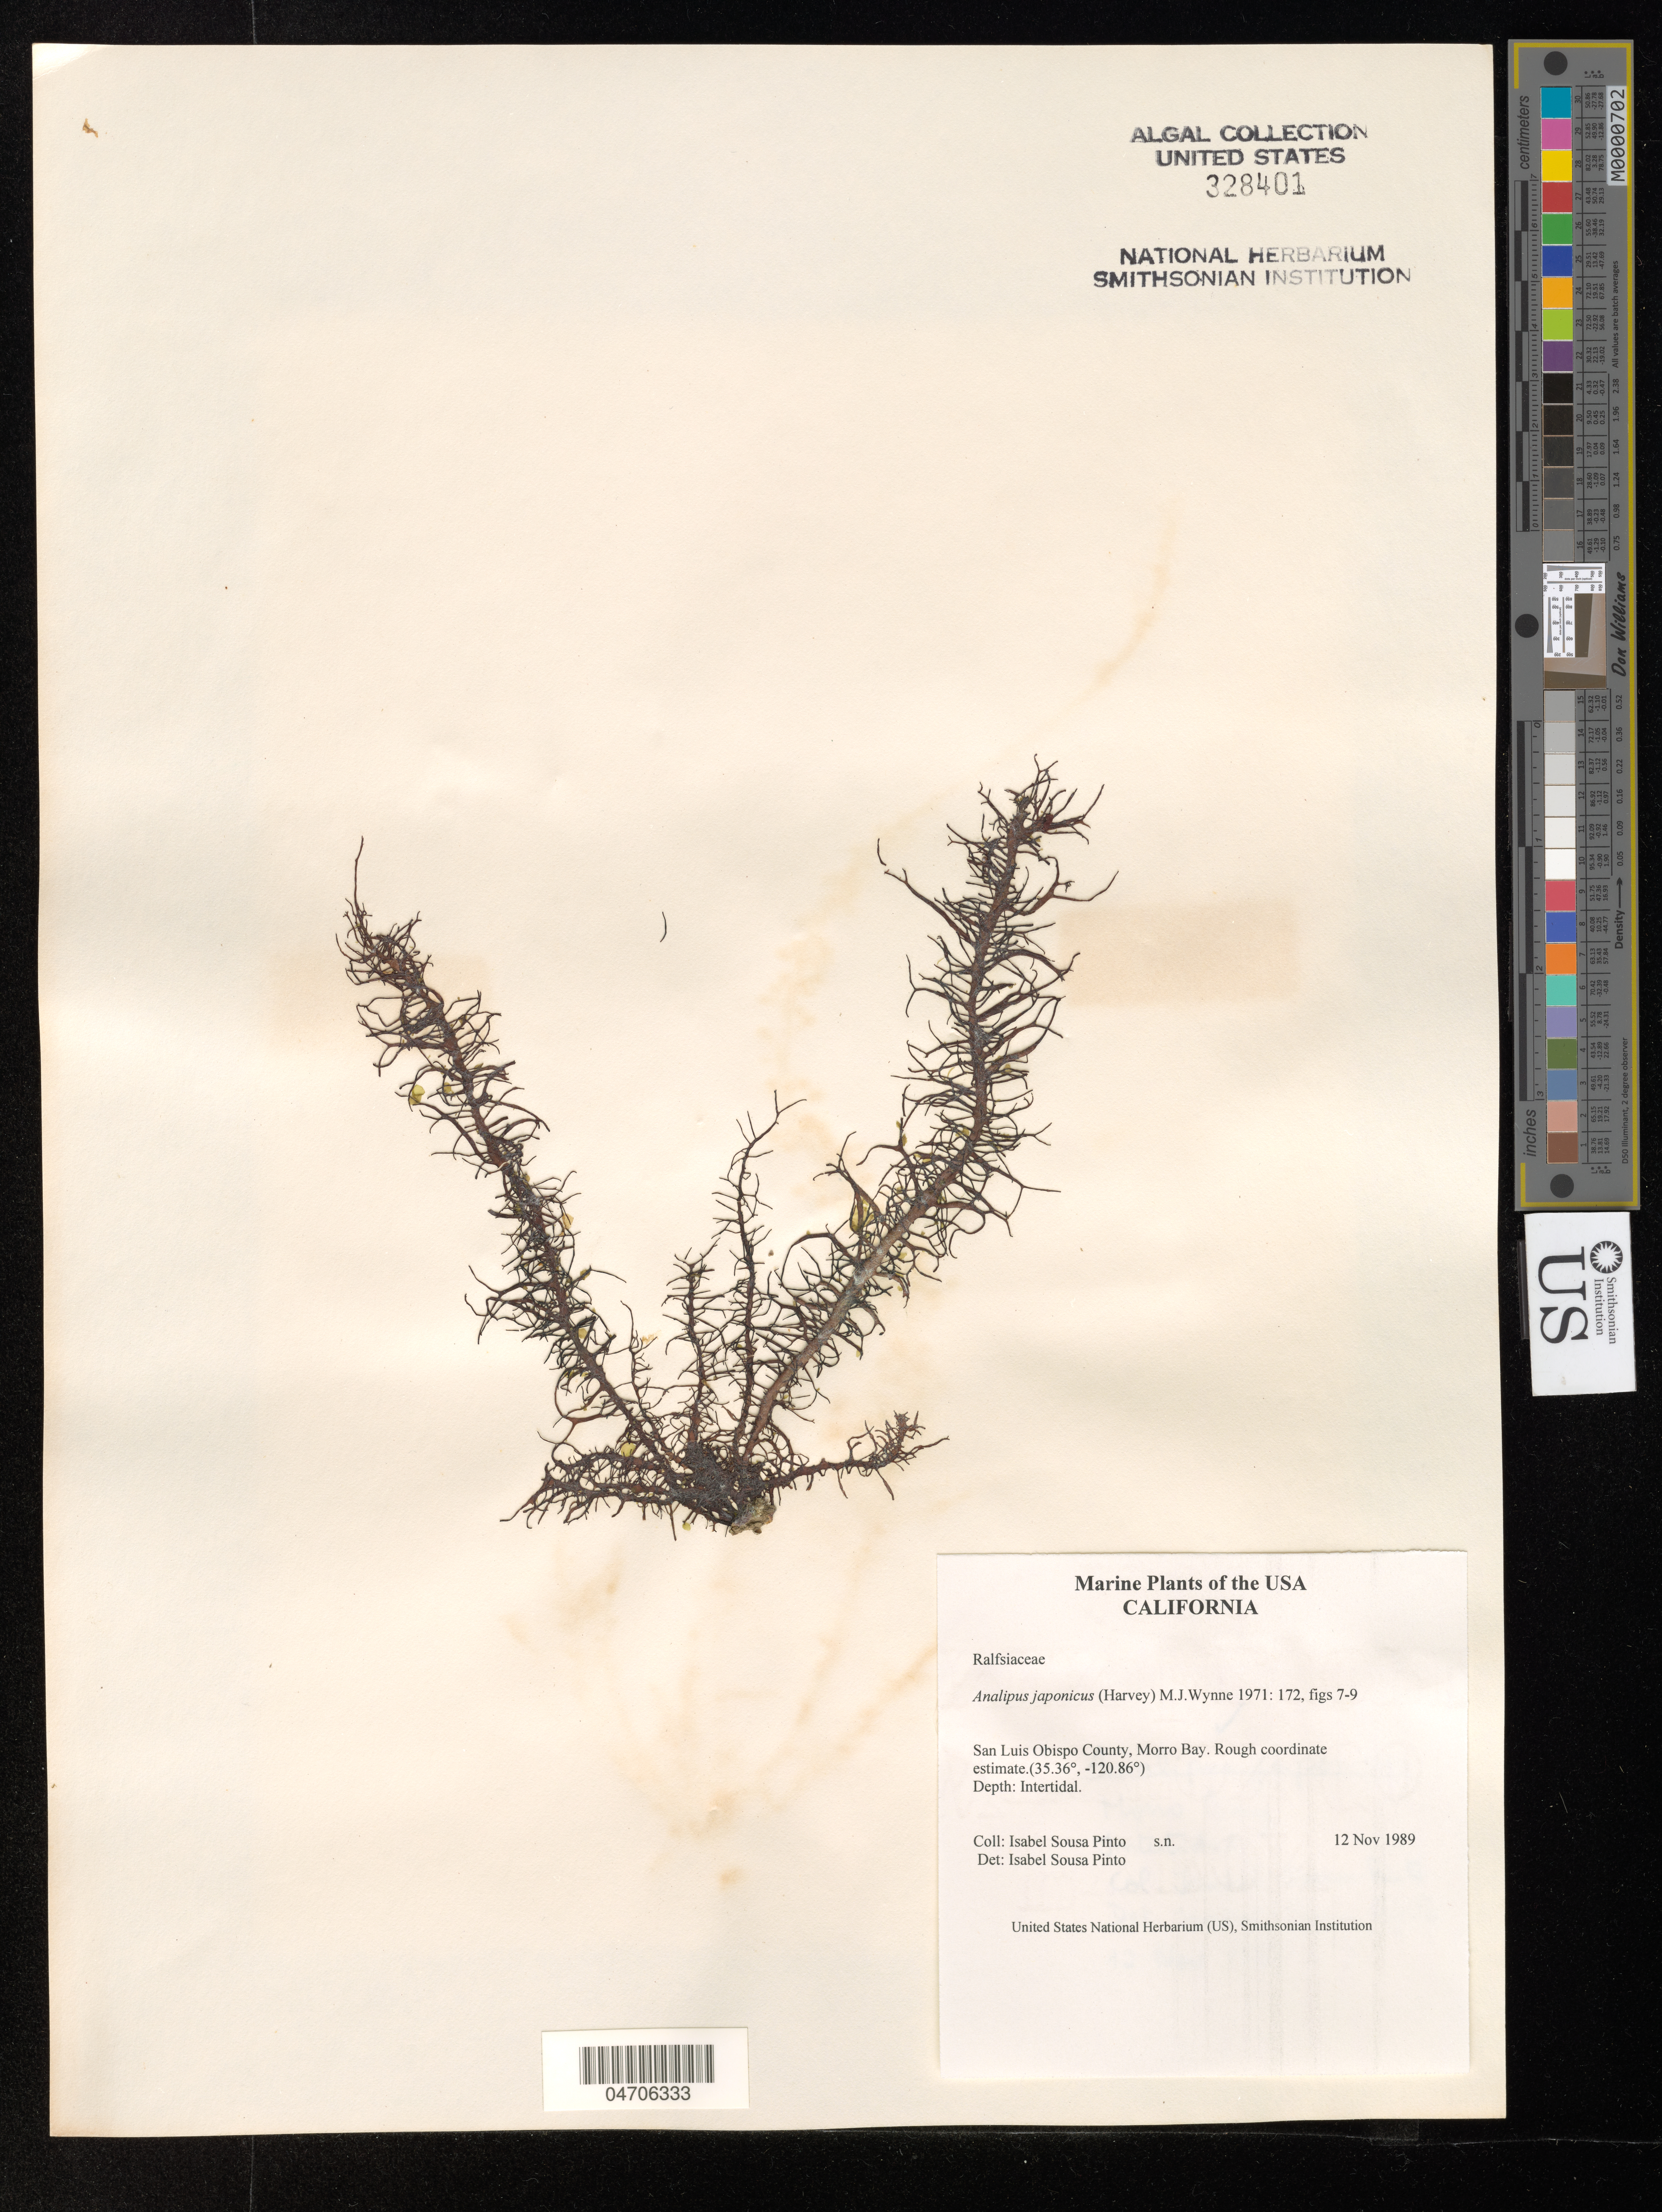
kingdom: Chromista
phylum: Ochrophyta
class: Phaeophyceae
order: Ectocarpales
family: Chordariaceae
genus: Analipus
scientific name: Analipus japonicus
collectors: I. Sousa Pinto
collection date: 1989-11-12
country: United States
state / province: California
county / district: San Luis Obispo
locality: San Luis Obispo County, Morro Bay.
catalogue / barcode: US 328401